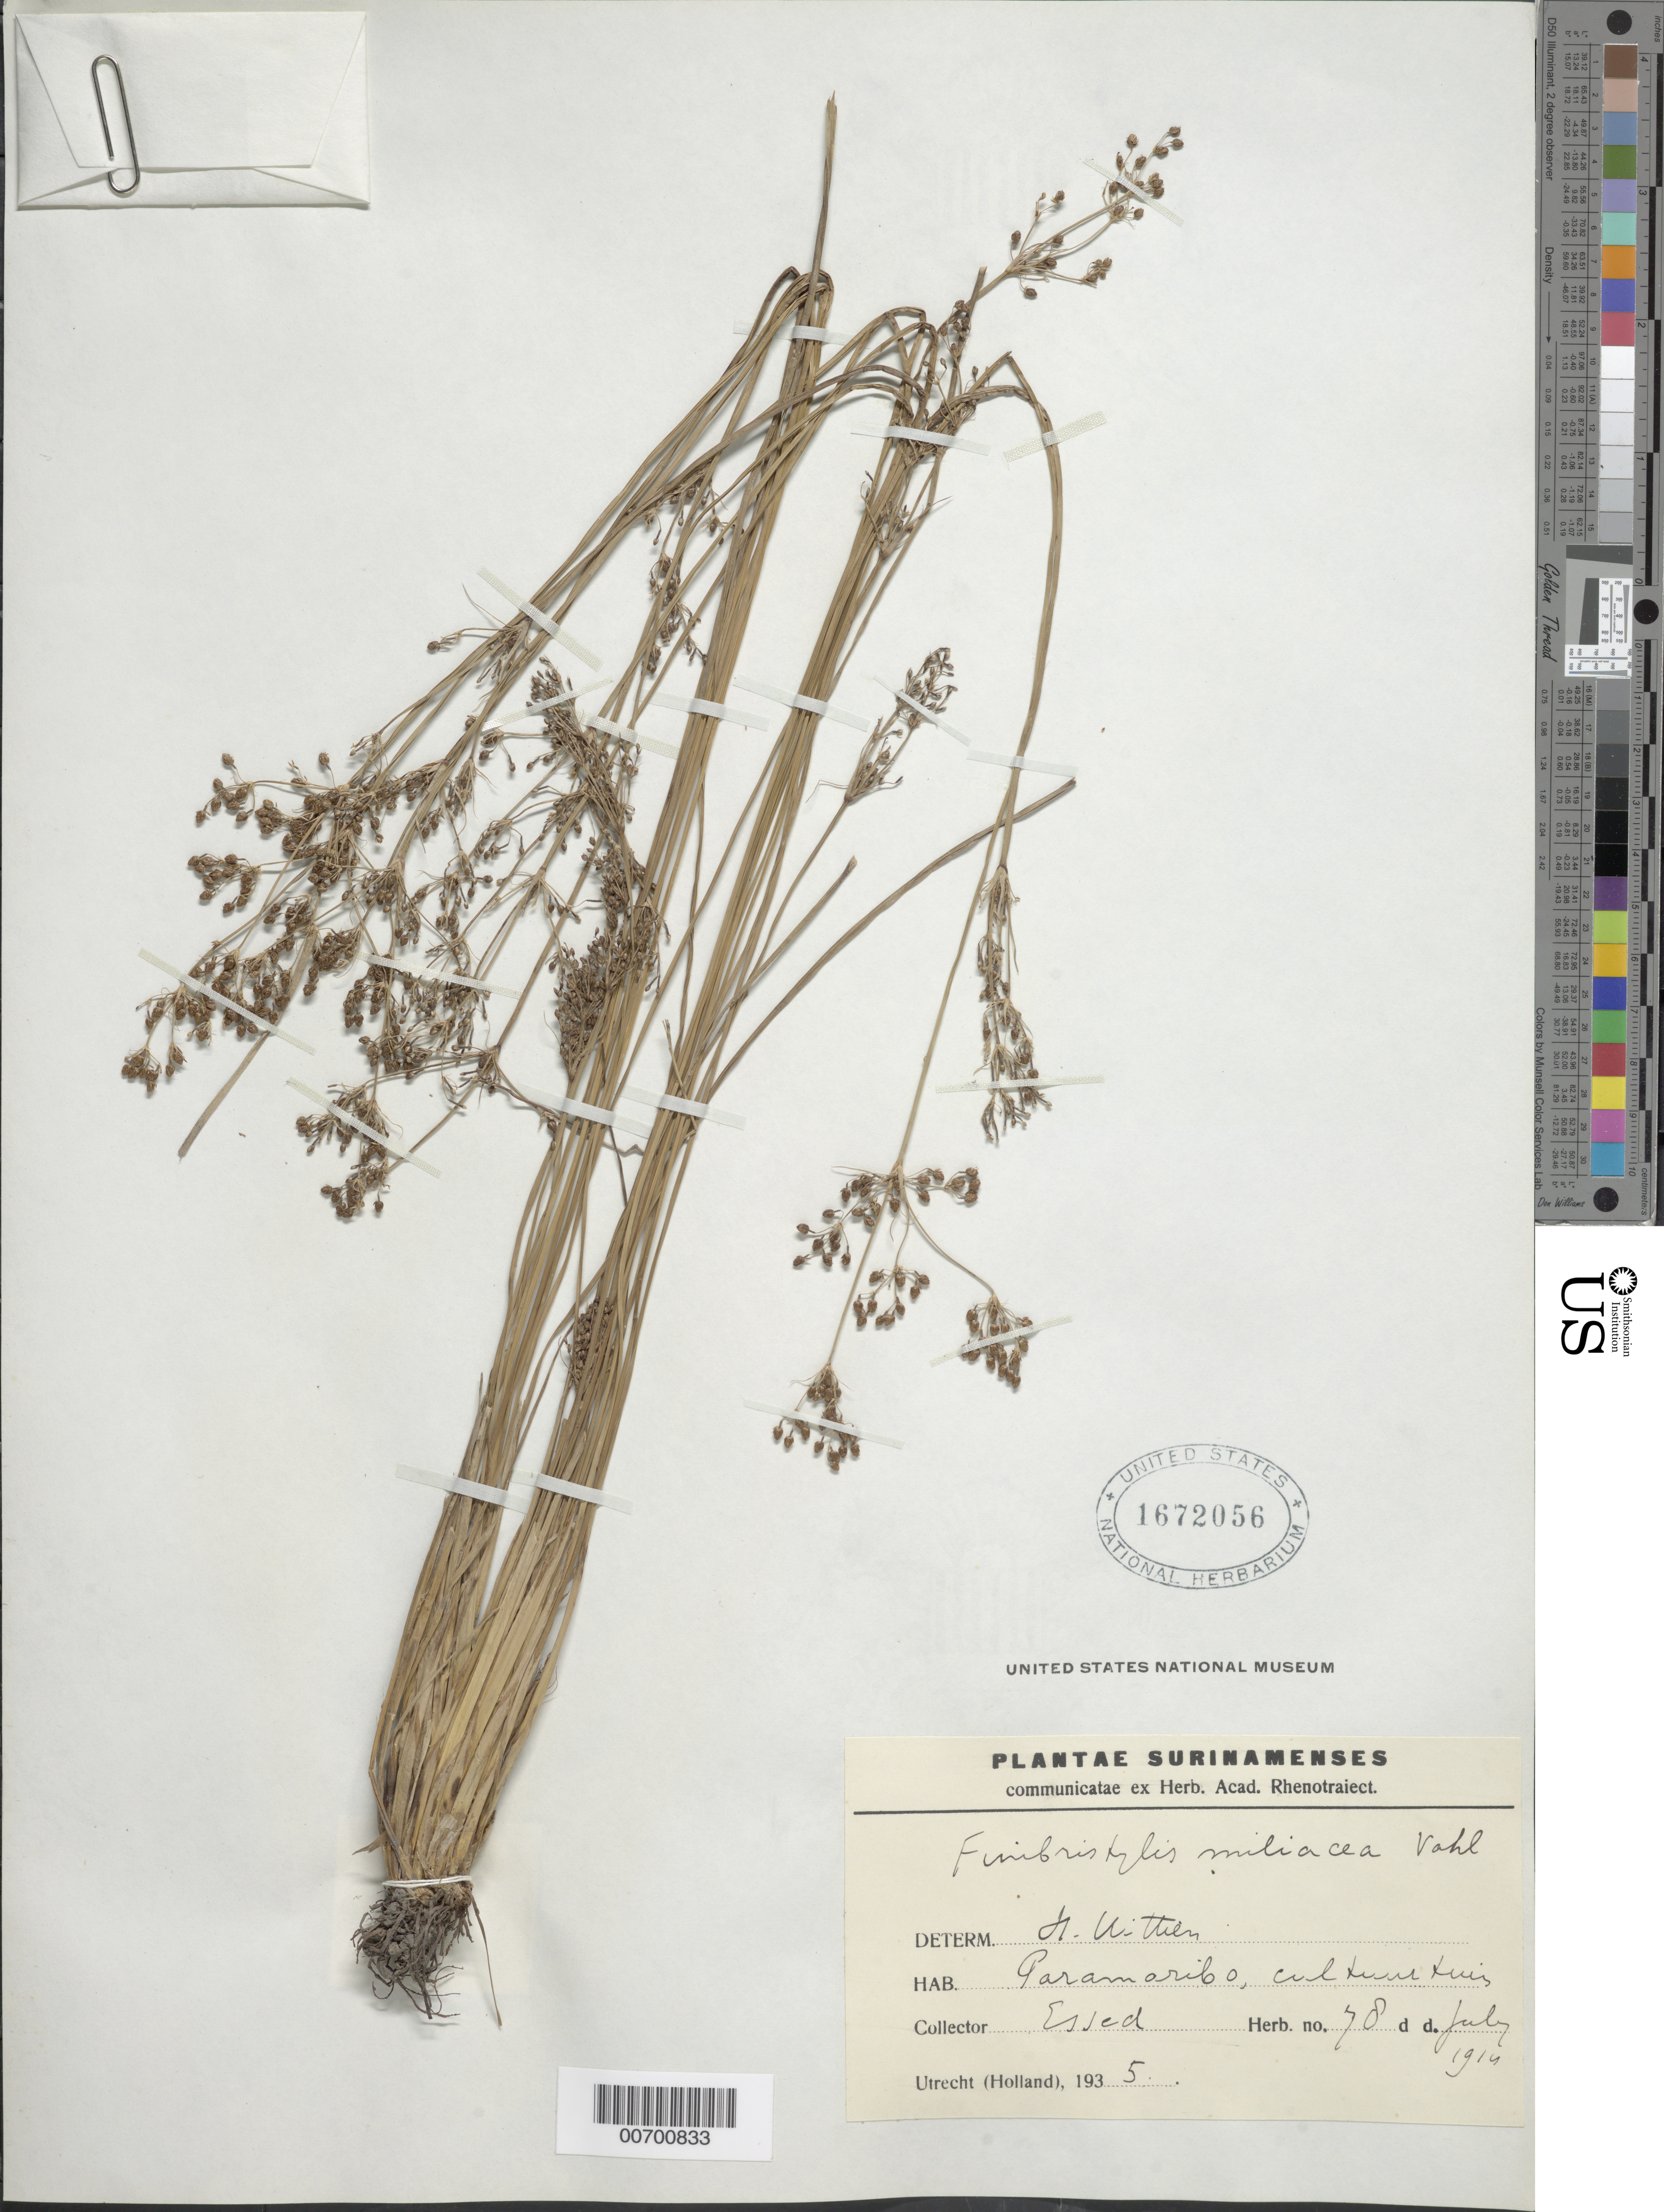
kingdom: Plantae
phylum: Tracheophyta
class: Liliopsida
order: Poales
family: Cyperaceae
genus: Fimbristylis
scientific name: Fimbristylis littoralis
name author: Gaudich.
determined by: Strong, M. T., (US), Smithsonian Institution - National Museum of Natural History (UNITED STATES)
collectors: E. Essed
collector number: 78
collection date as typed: Jul-14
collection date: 1914-07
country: Suriname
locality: Paramaribo, Cultuurtuin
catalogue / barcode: US 1672056